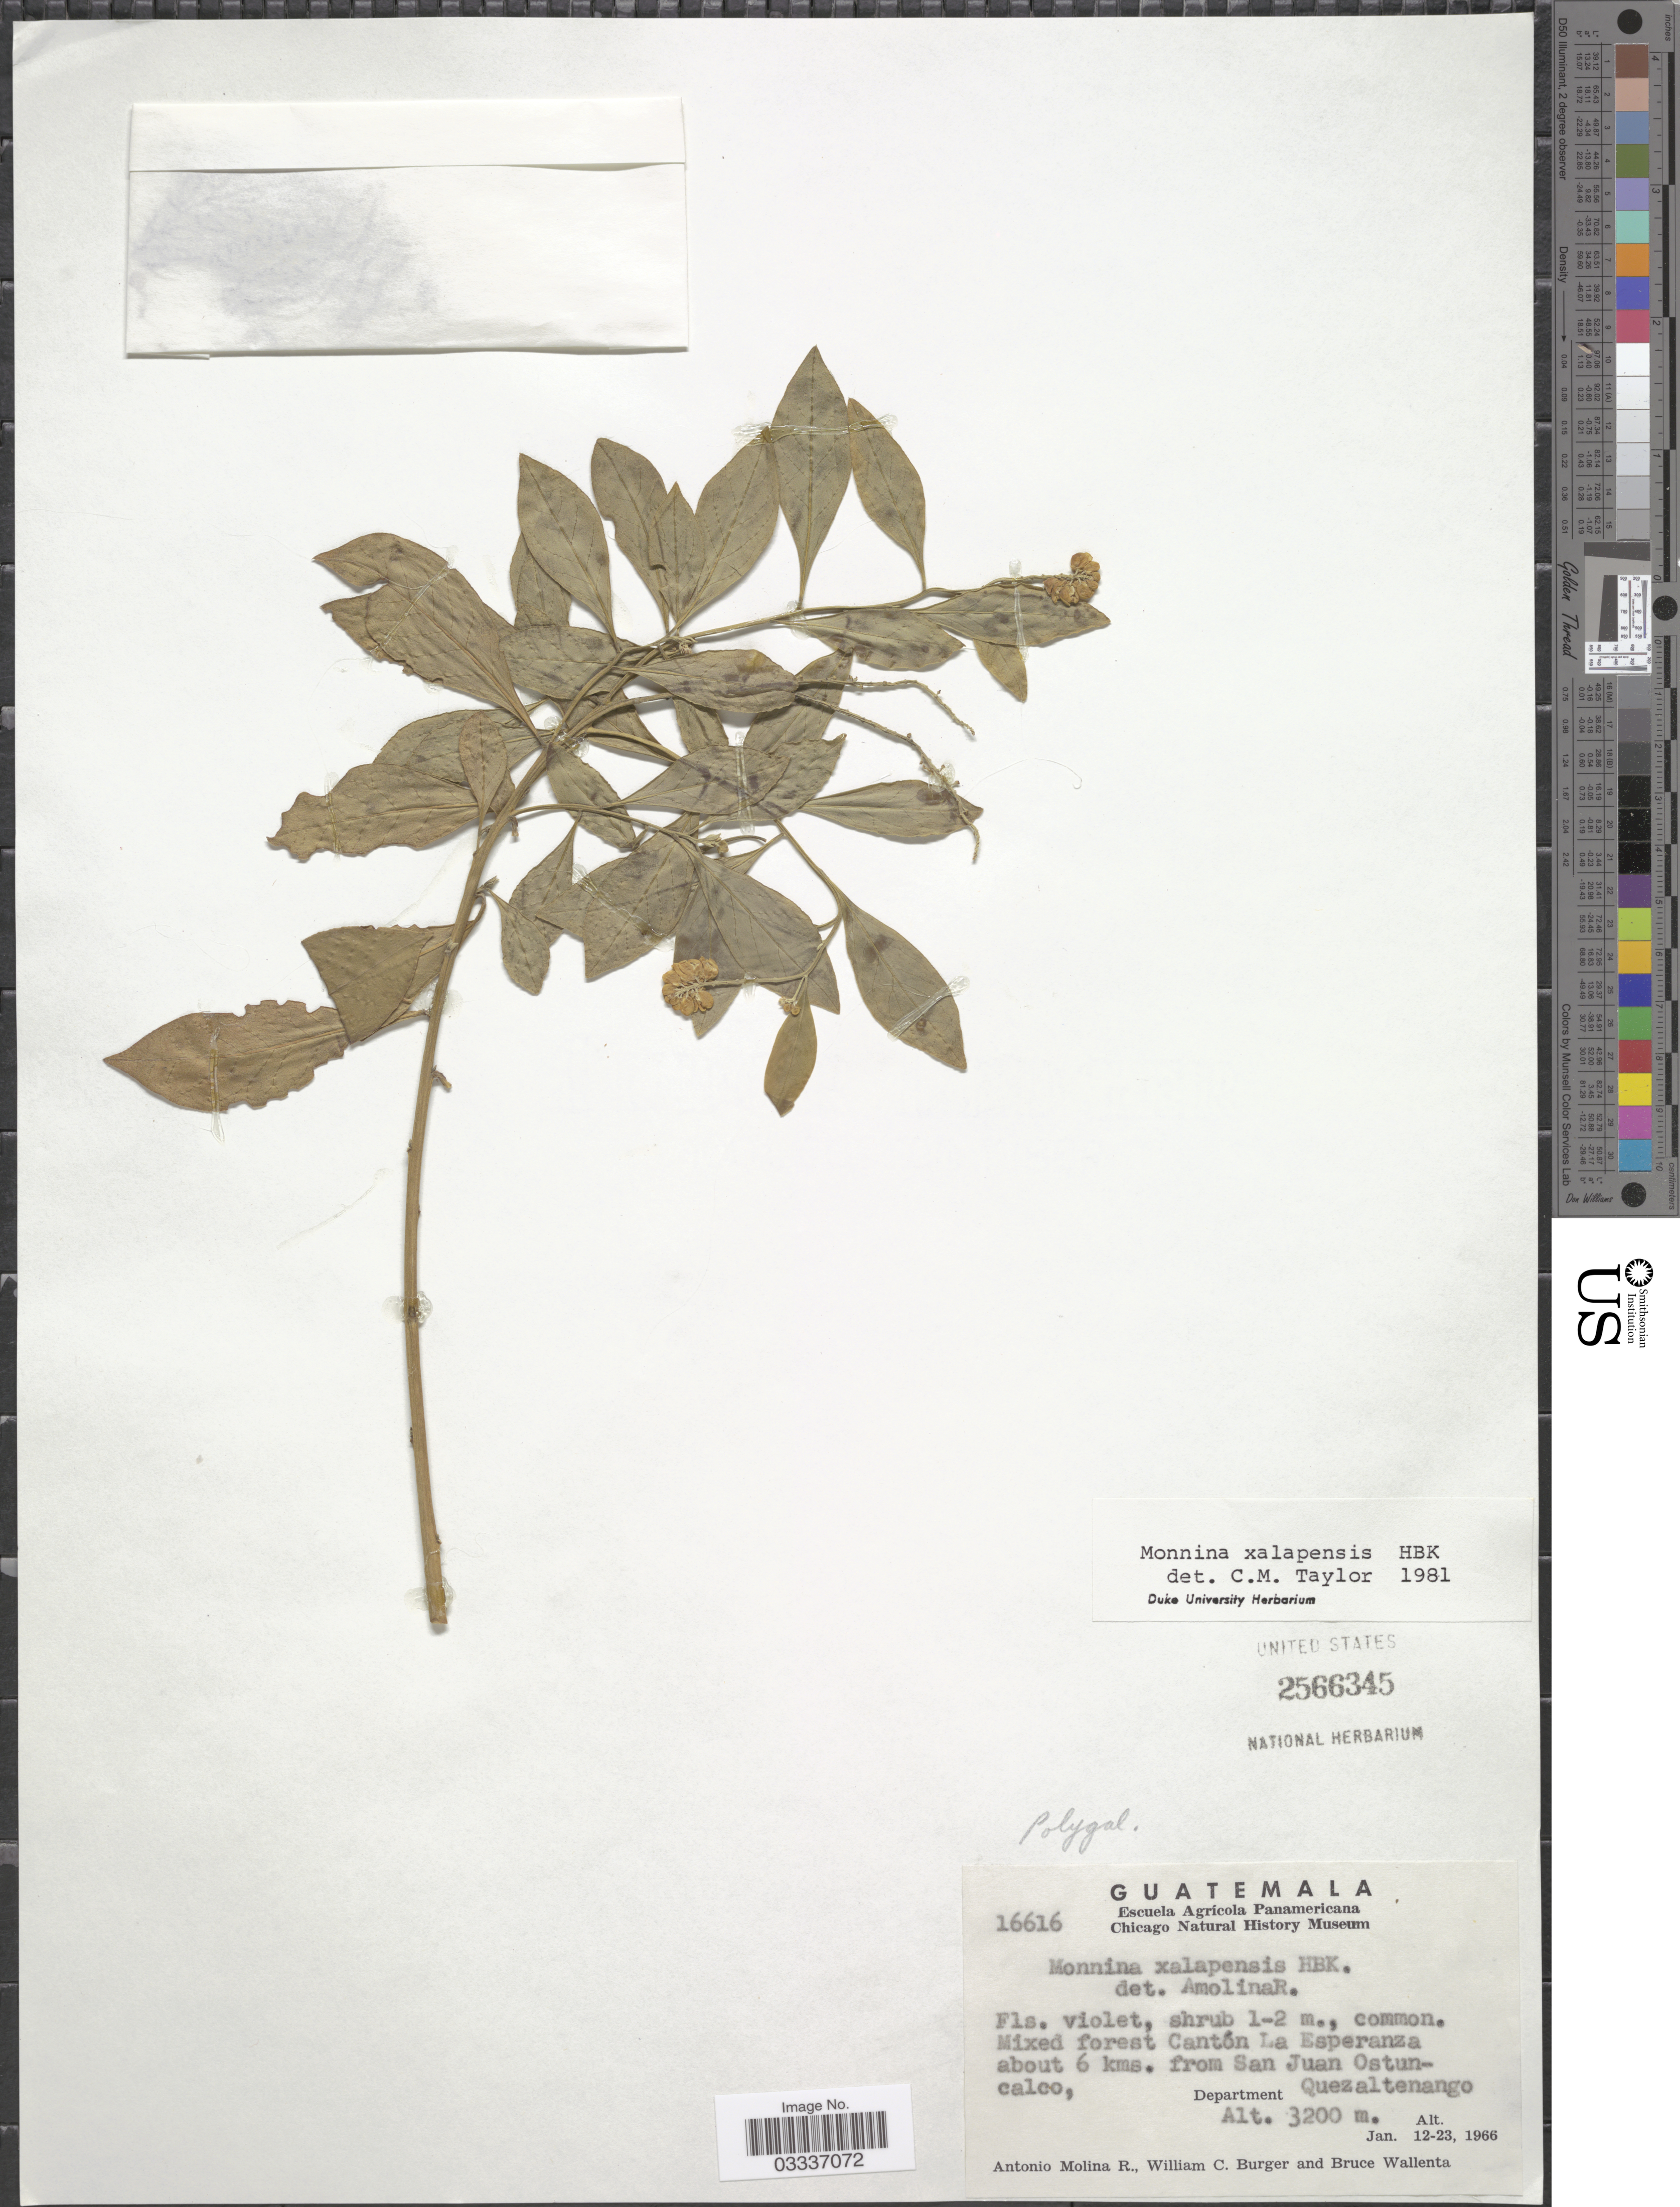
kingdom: Plantae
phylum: Tracheophyta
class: Magnoliopsida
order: Fabales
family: Polygalaceae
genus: Monnina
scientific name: Monnina xalapensis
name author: Kunth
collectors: A. Molina R., W. Burger & B. Wallenta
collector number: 16616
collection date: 1966-01-12/1966-01-23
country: Guatemala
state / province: Quetzaltenango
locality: Mixed forest Cantón La Esperanza about 6 kms. from San Juan Ostuncalco, Department Quezaltenango.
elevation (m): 3200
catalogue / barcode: US 2566345